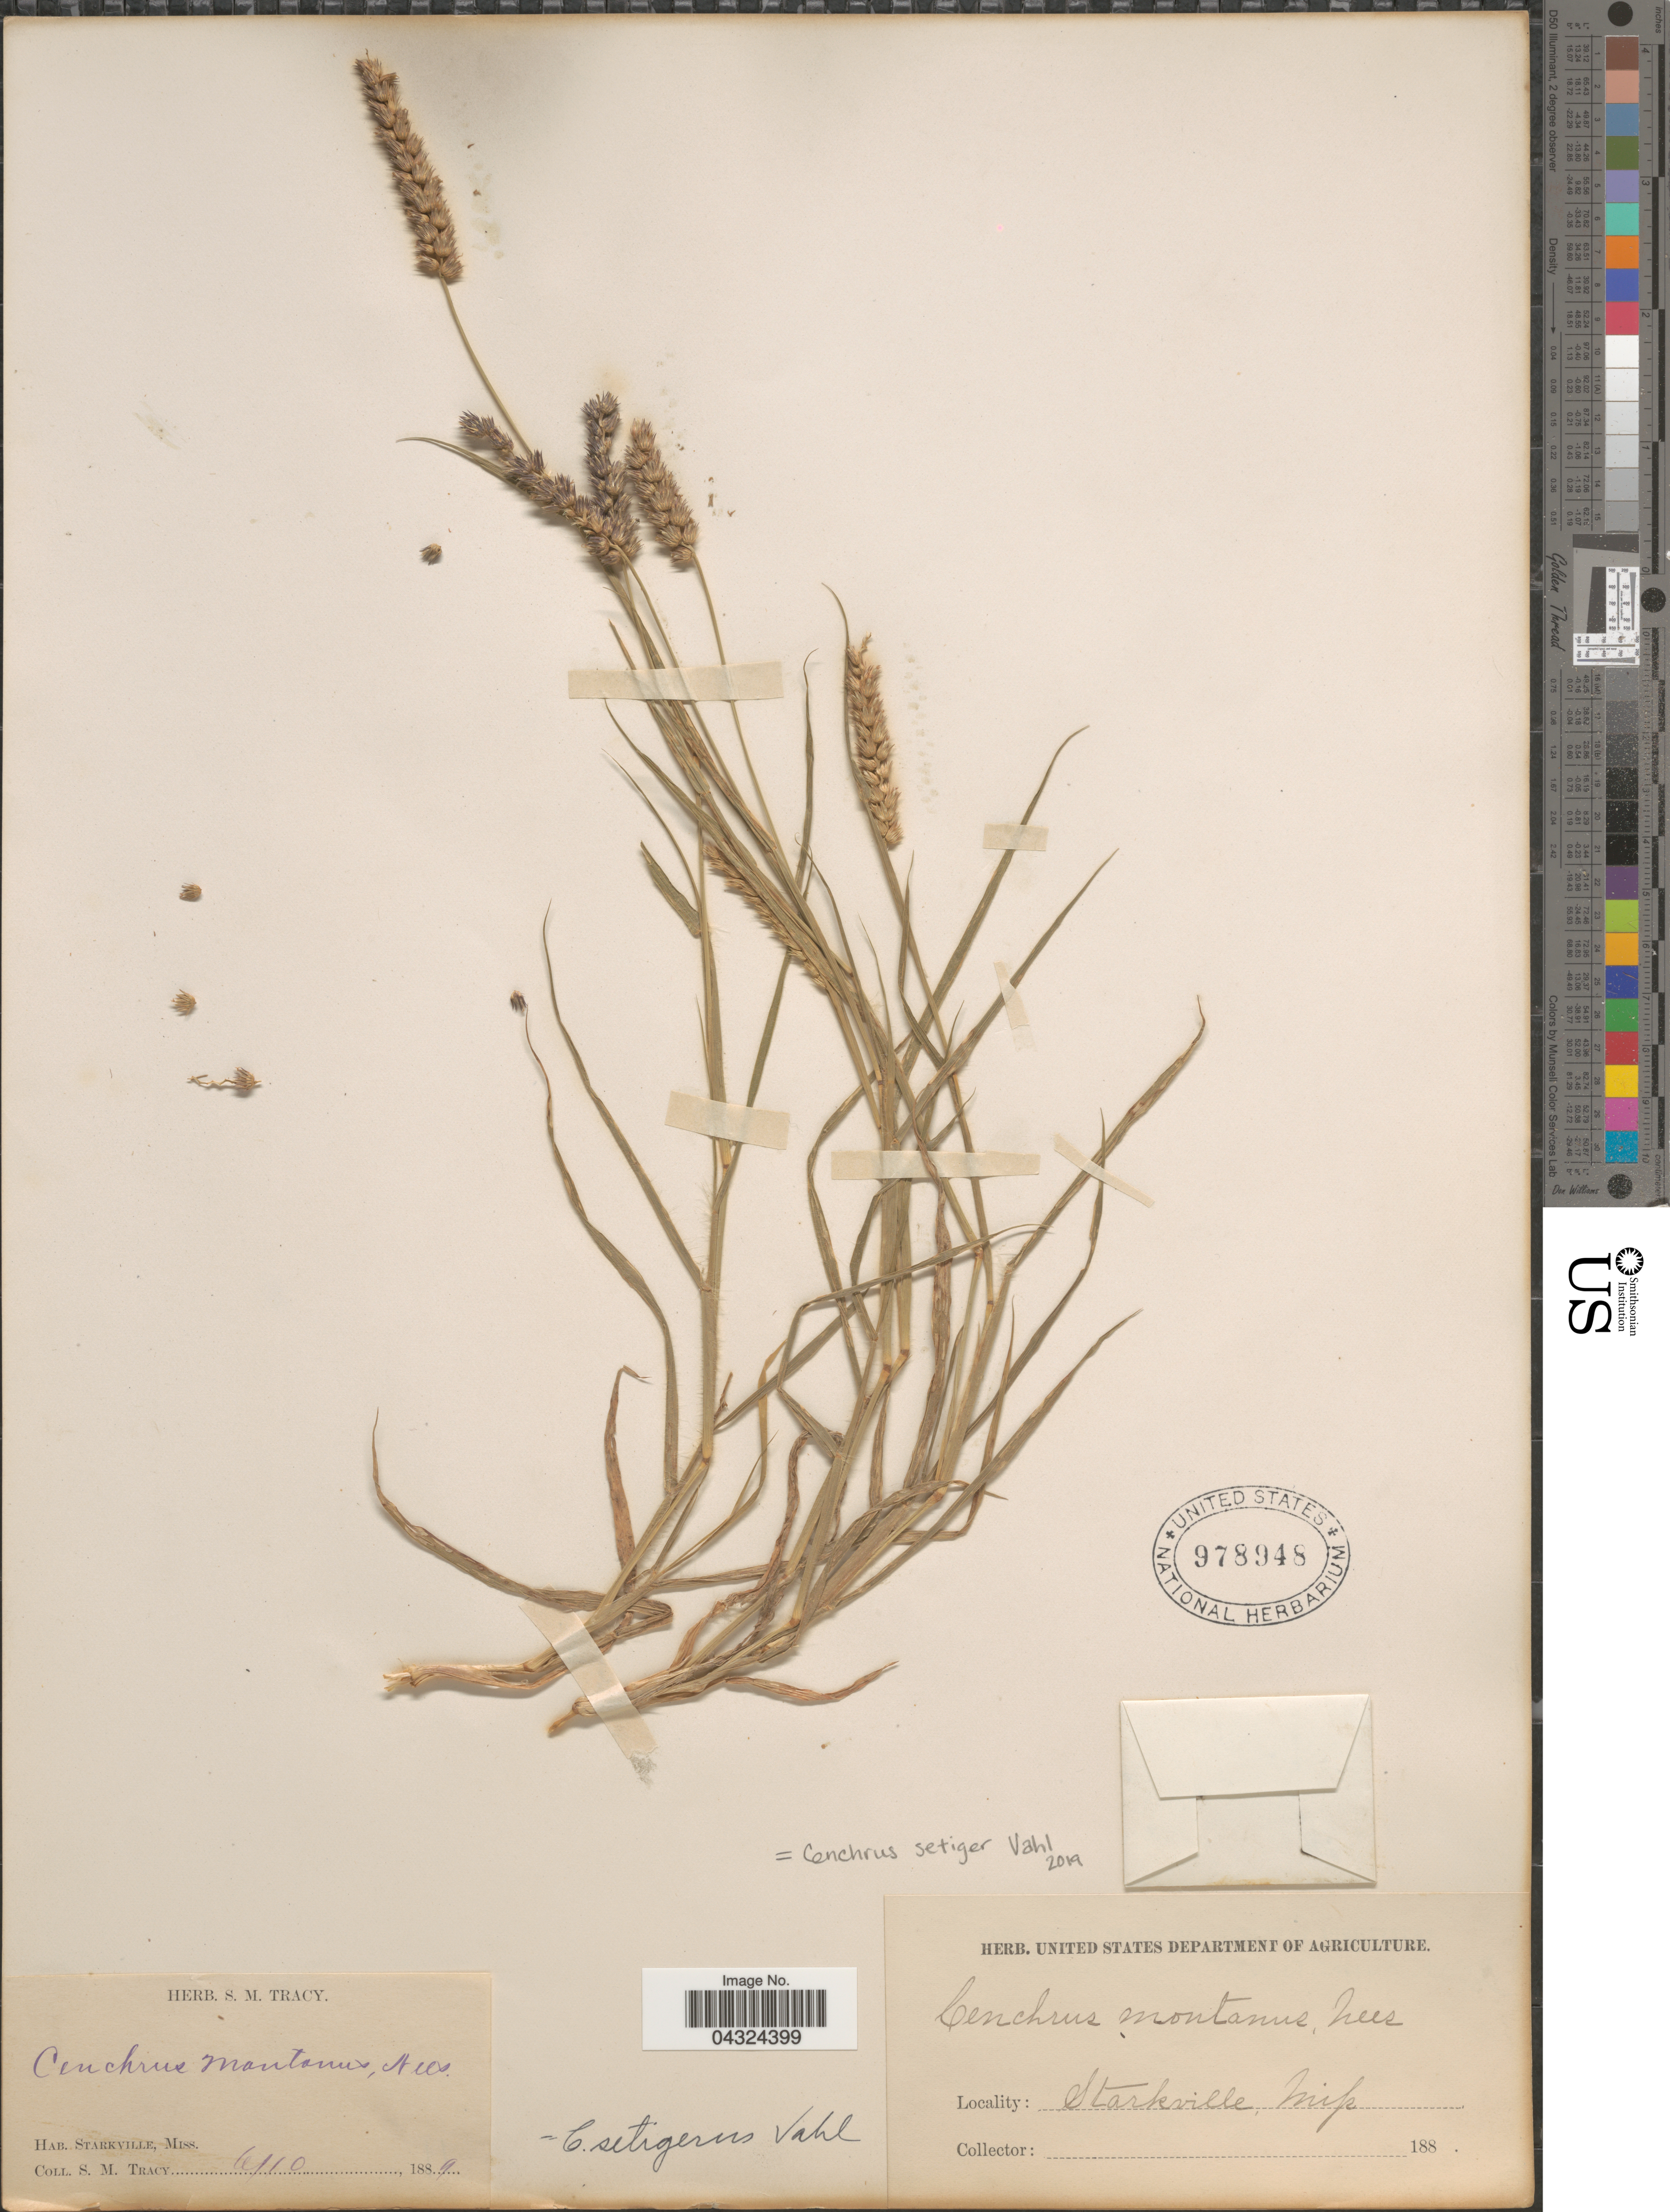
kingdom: Plantae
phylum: Tracheophyta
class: Liliopsida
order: Poales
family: Poaceae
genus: Cenchrus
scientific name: Cenchrus setiger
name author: Vahl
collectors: S. M. Tracy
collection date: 1889-06-10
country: United States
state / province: Mississippi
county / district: Oktibbeha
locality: Starkville.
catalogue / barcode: US 978948